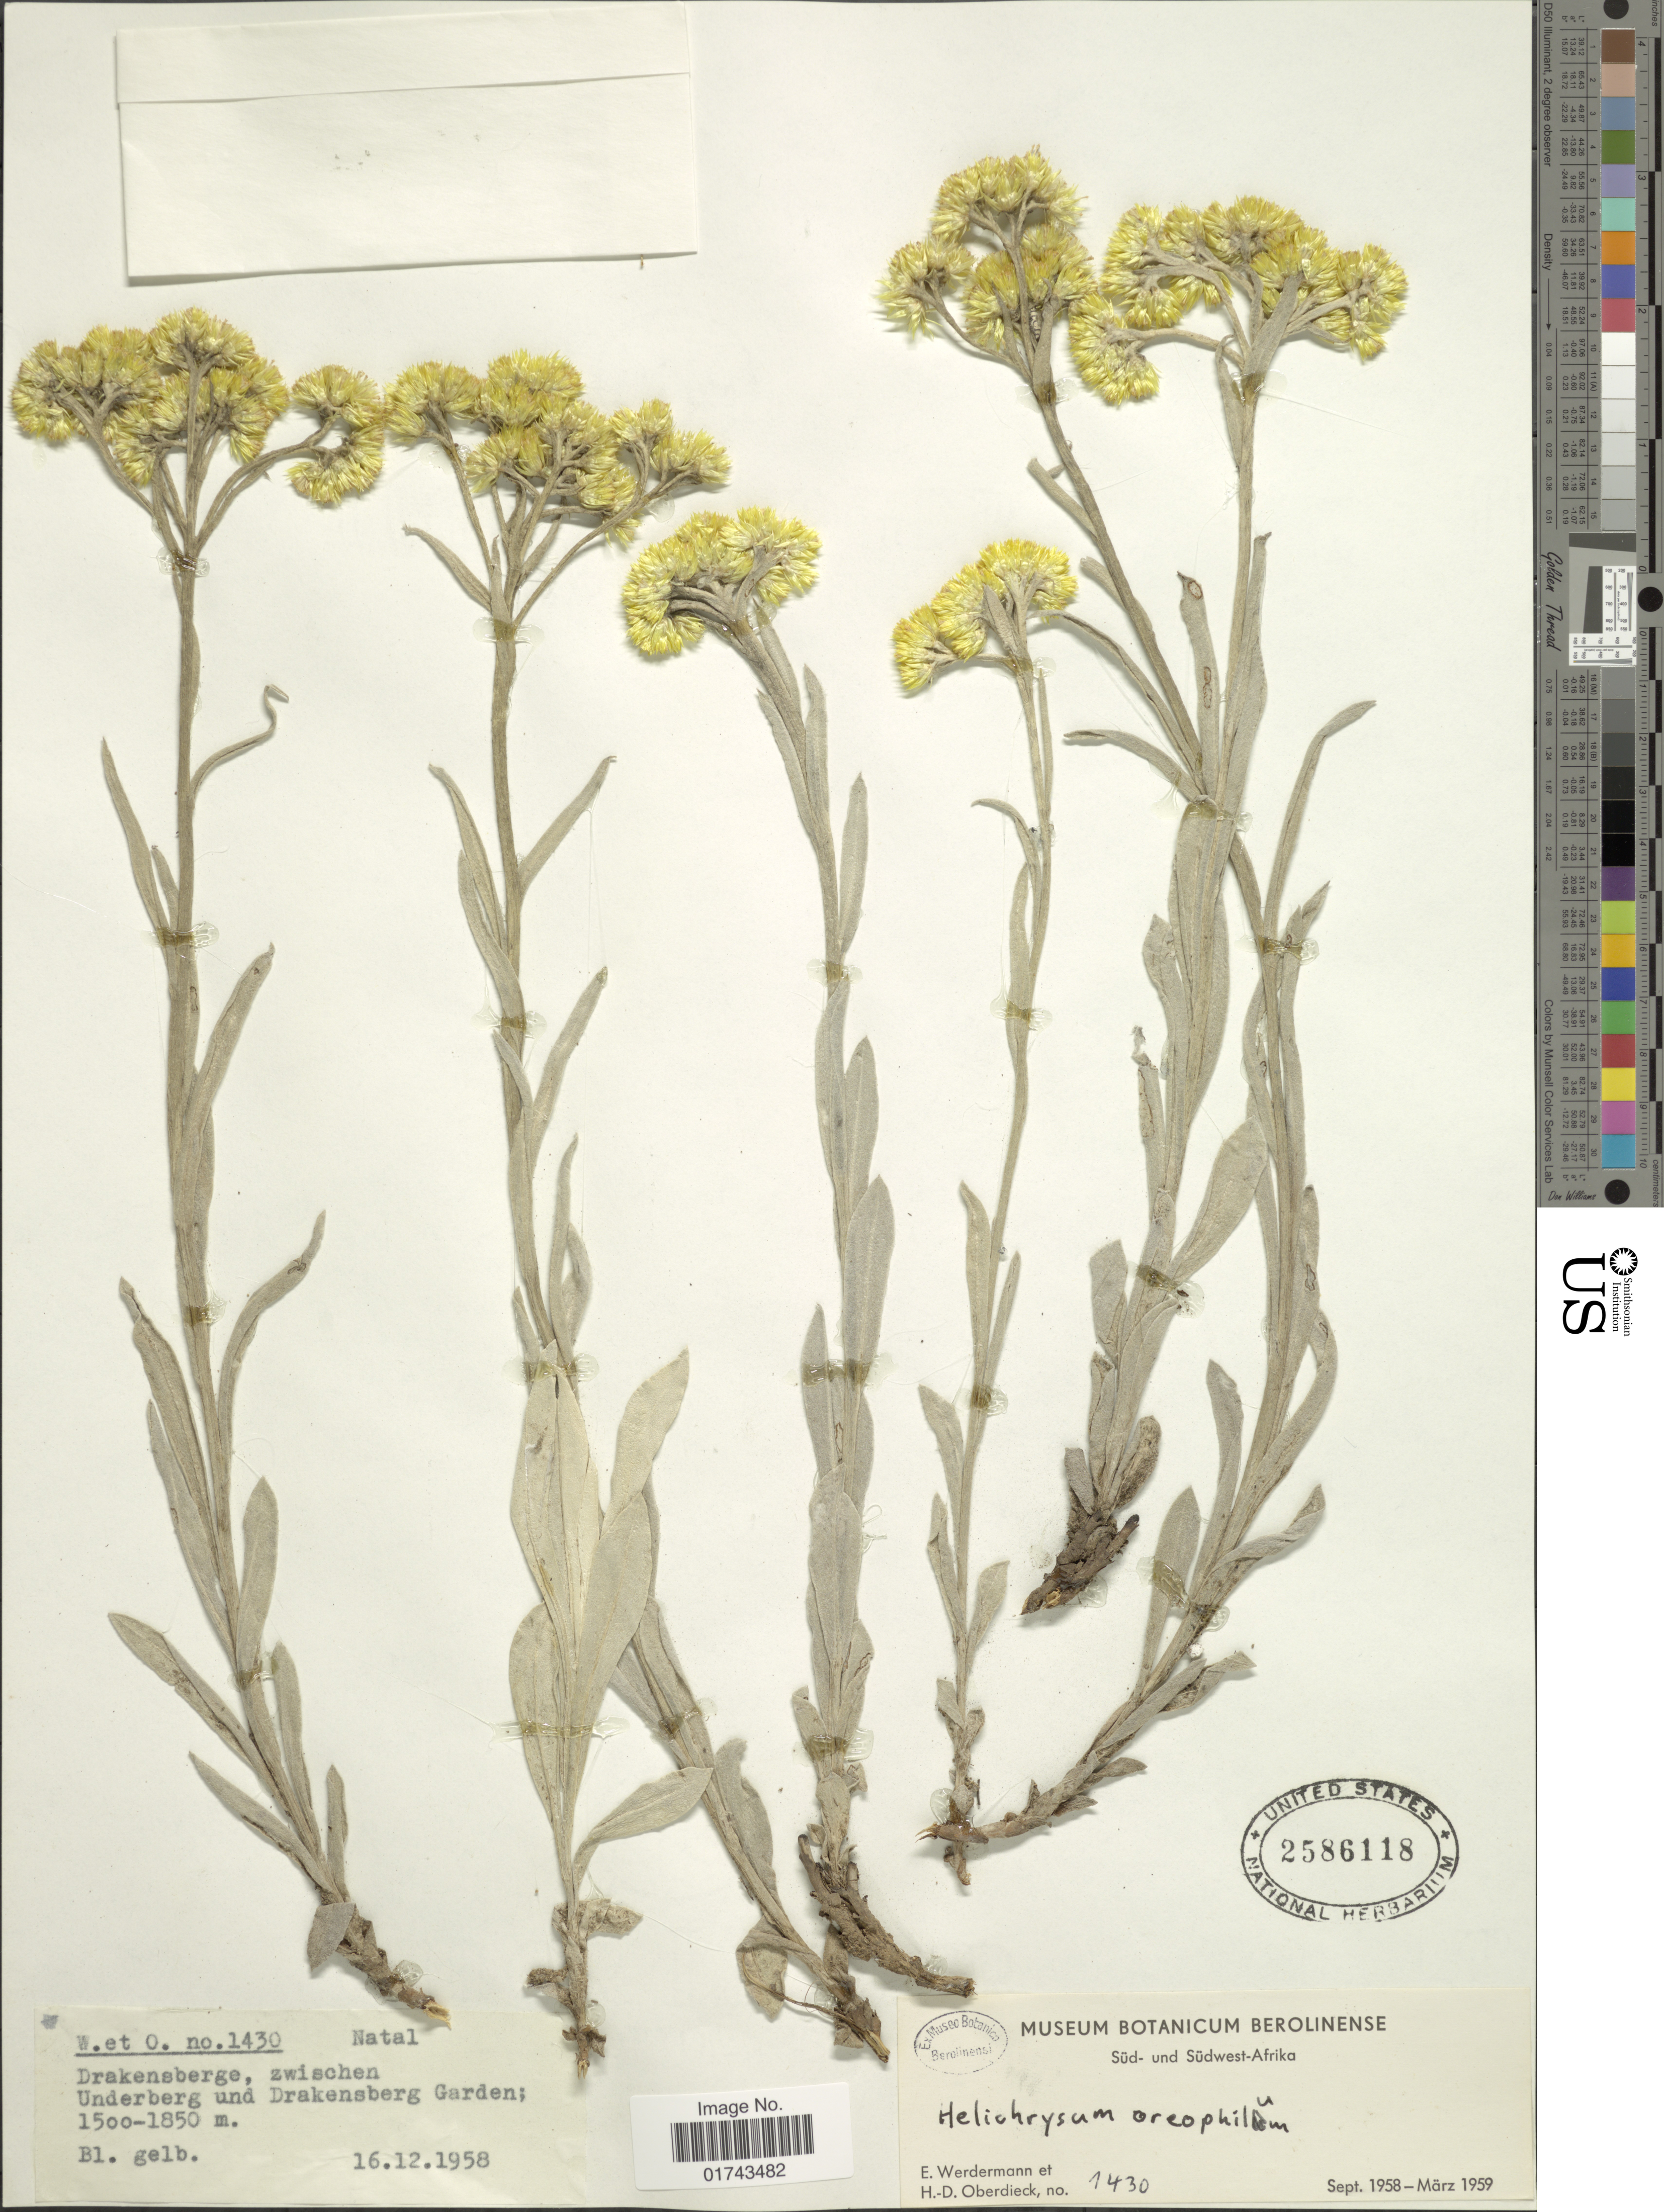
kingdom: Plantae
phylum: Tracheophyta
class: Magnoliopsida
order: Asterales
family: Asteraceae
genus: Helichrysum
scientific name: Helichrysum oreophilum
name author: Klatt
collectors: E. Werdermann & H. Oberdieck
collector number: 1430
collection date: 1958-12-16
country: South Africa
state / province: KwaZulu-Natal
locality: Natal, Drakensberge, zwischen Underberge und Drakensberg Garden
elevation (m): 1500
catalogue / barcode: US 2586118